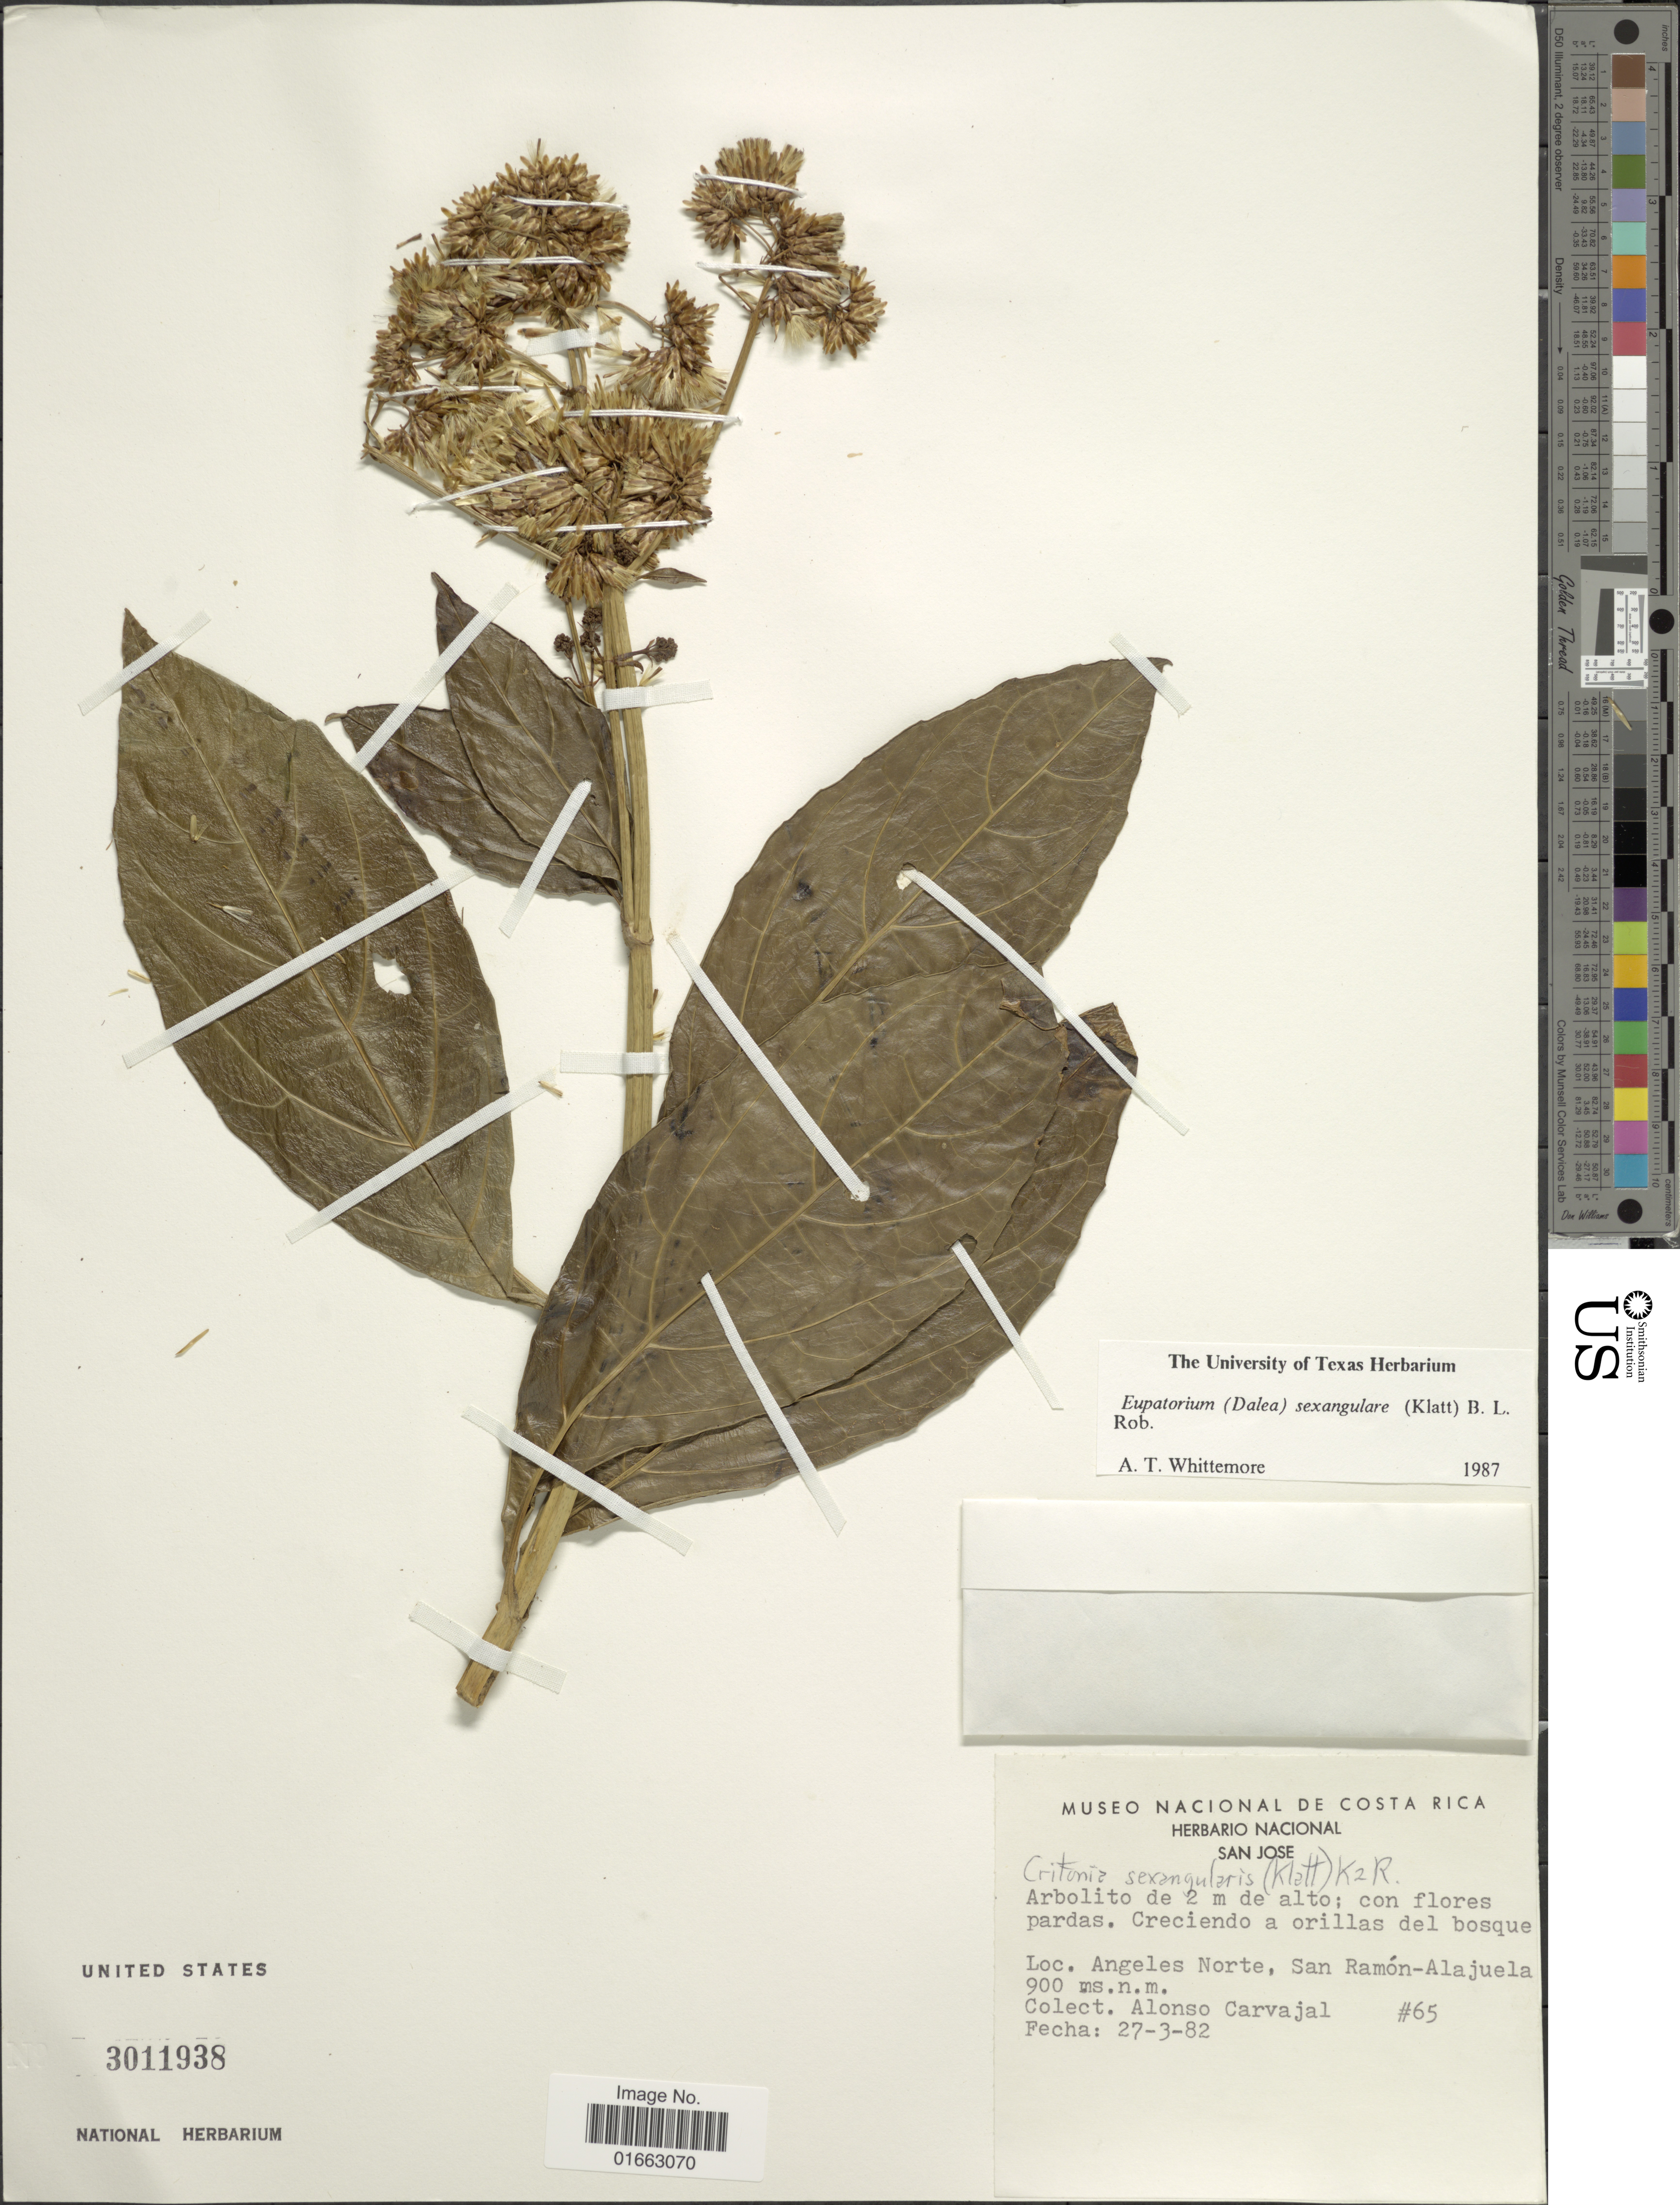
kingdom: Plantae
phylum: Tracheophyta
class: Magnoliopsida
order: Asterales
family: Asteraceae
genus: Critonia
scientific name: Critonia sexangularis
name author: (Klatt) R.M. King & H. Rob.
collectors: A. Carvajal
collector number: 65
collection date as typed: Transcribed d/m/y: 27/3/82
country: Costa Rica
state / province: Alajuela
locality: Angeles Norte, San Ramón- Alajuela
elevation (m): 900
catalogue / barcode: US 3011938